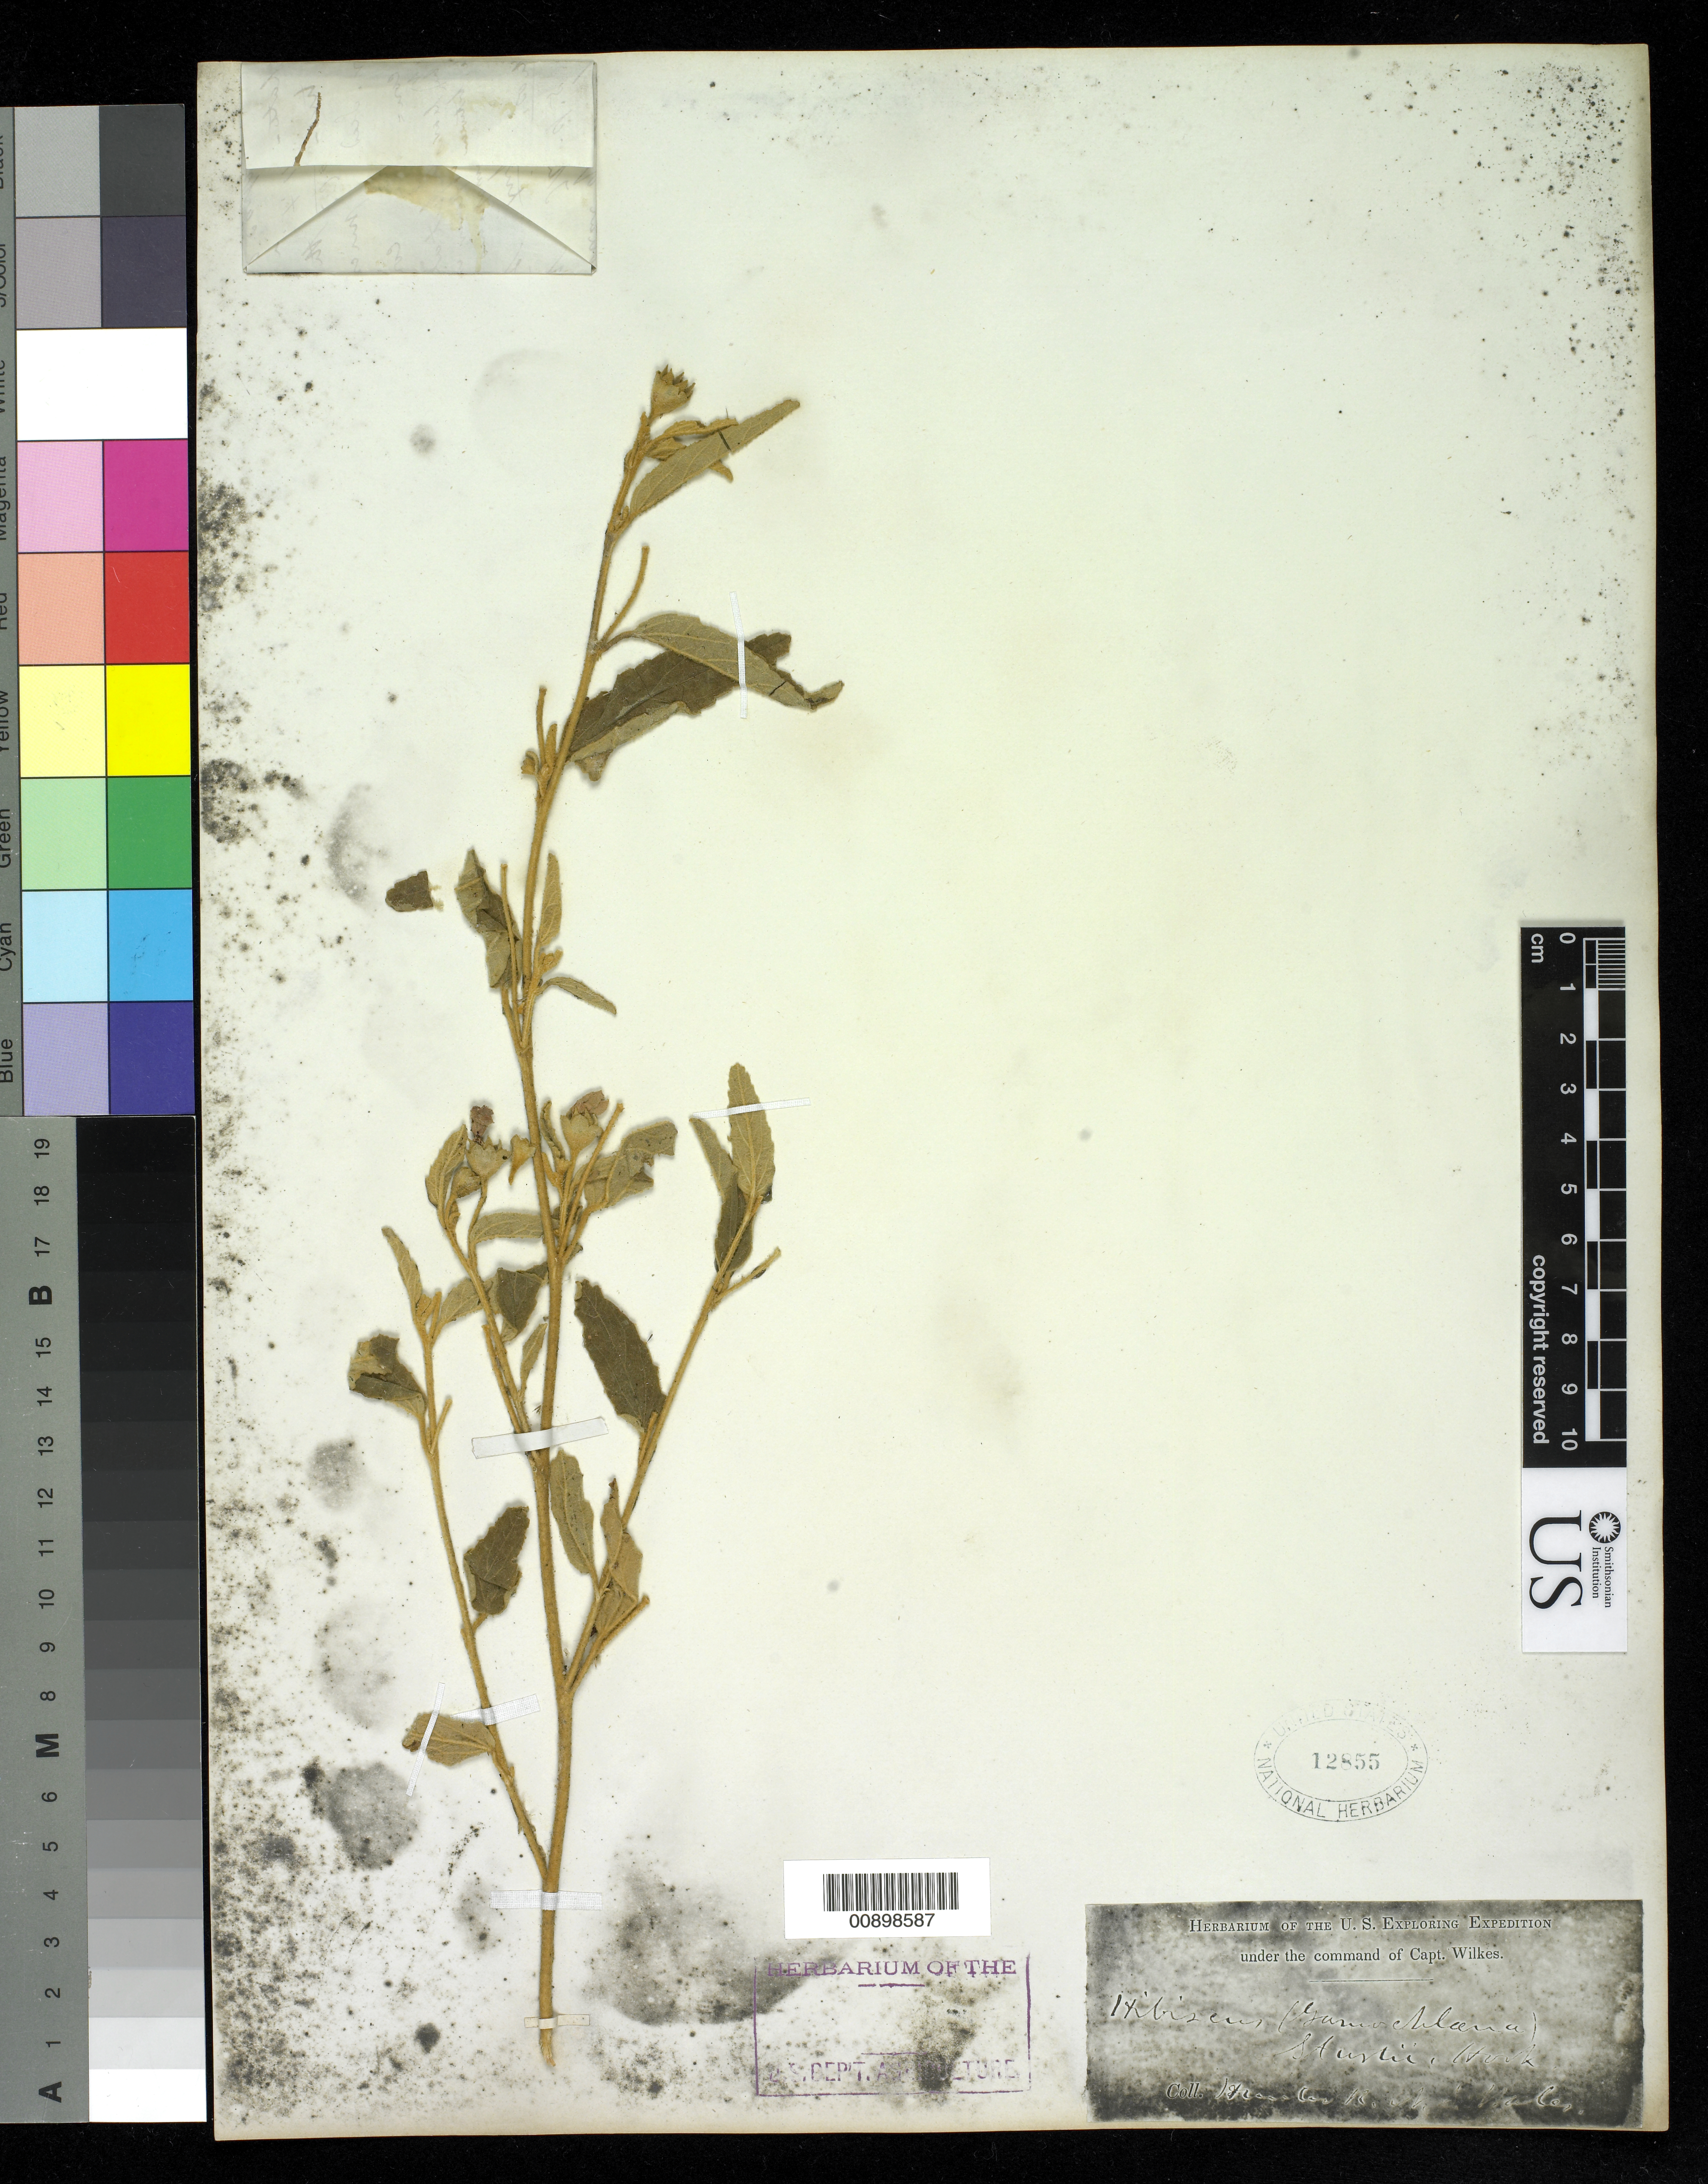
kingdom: Plantae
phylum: Tracheophyta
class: Magnoliopsida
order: Malvales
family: Malvaceae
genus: Hibiscus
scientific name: Hibiscus sturtii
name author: Hook.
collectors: Wilkes Explor. Exped.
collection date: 1838/1842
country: Australia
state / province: New South Wales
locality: Hunter's River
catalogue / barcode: US 12855